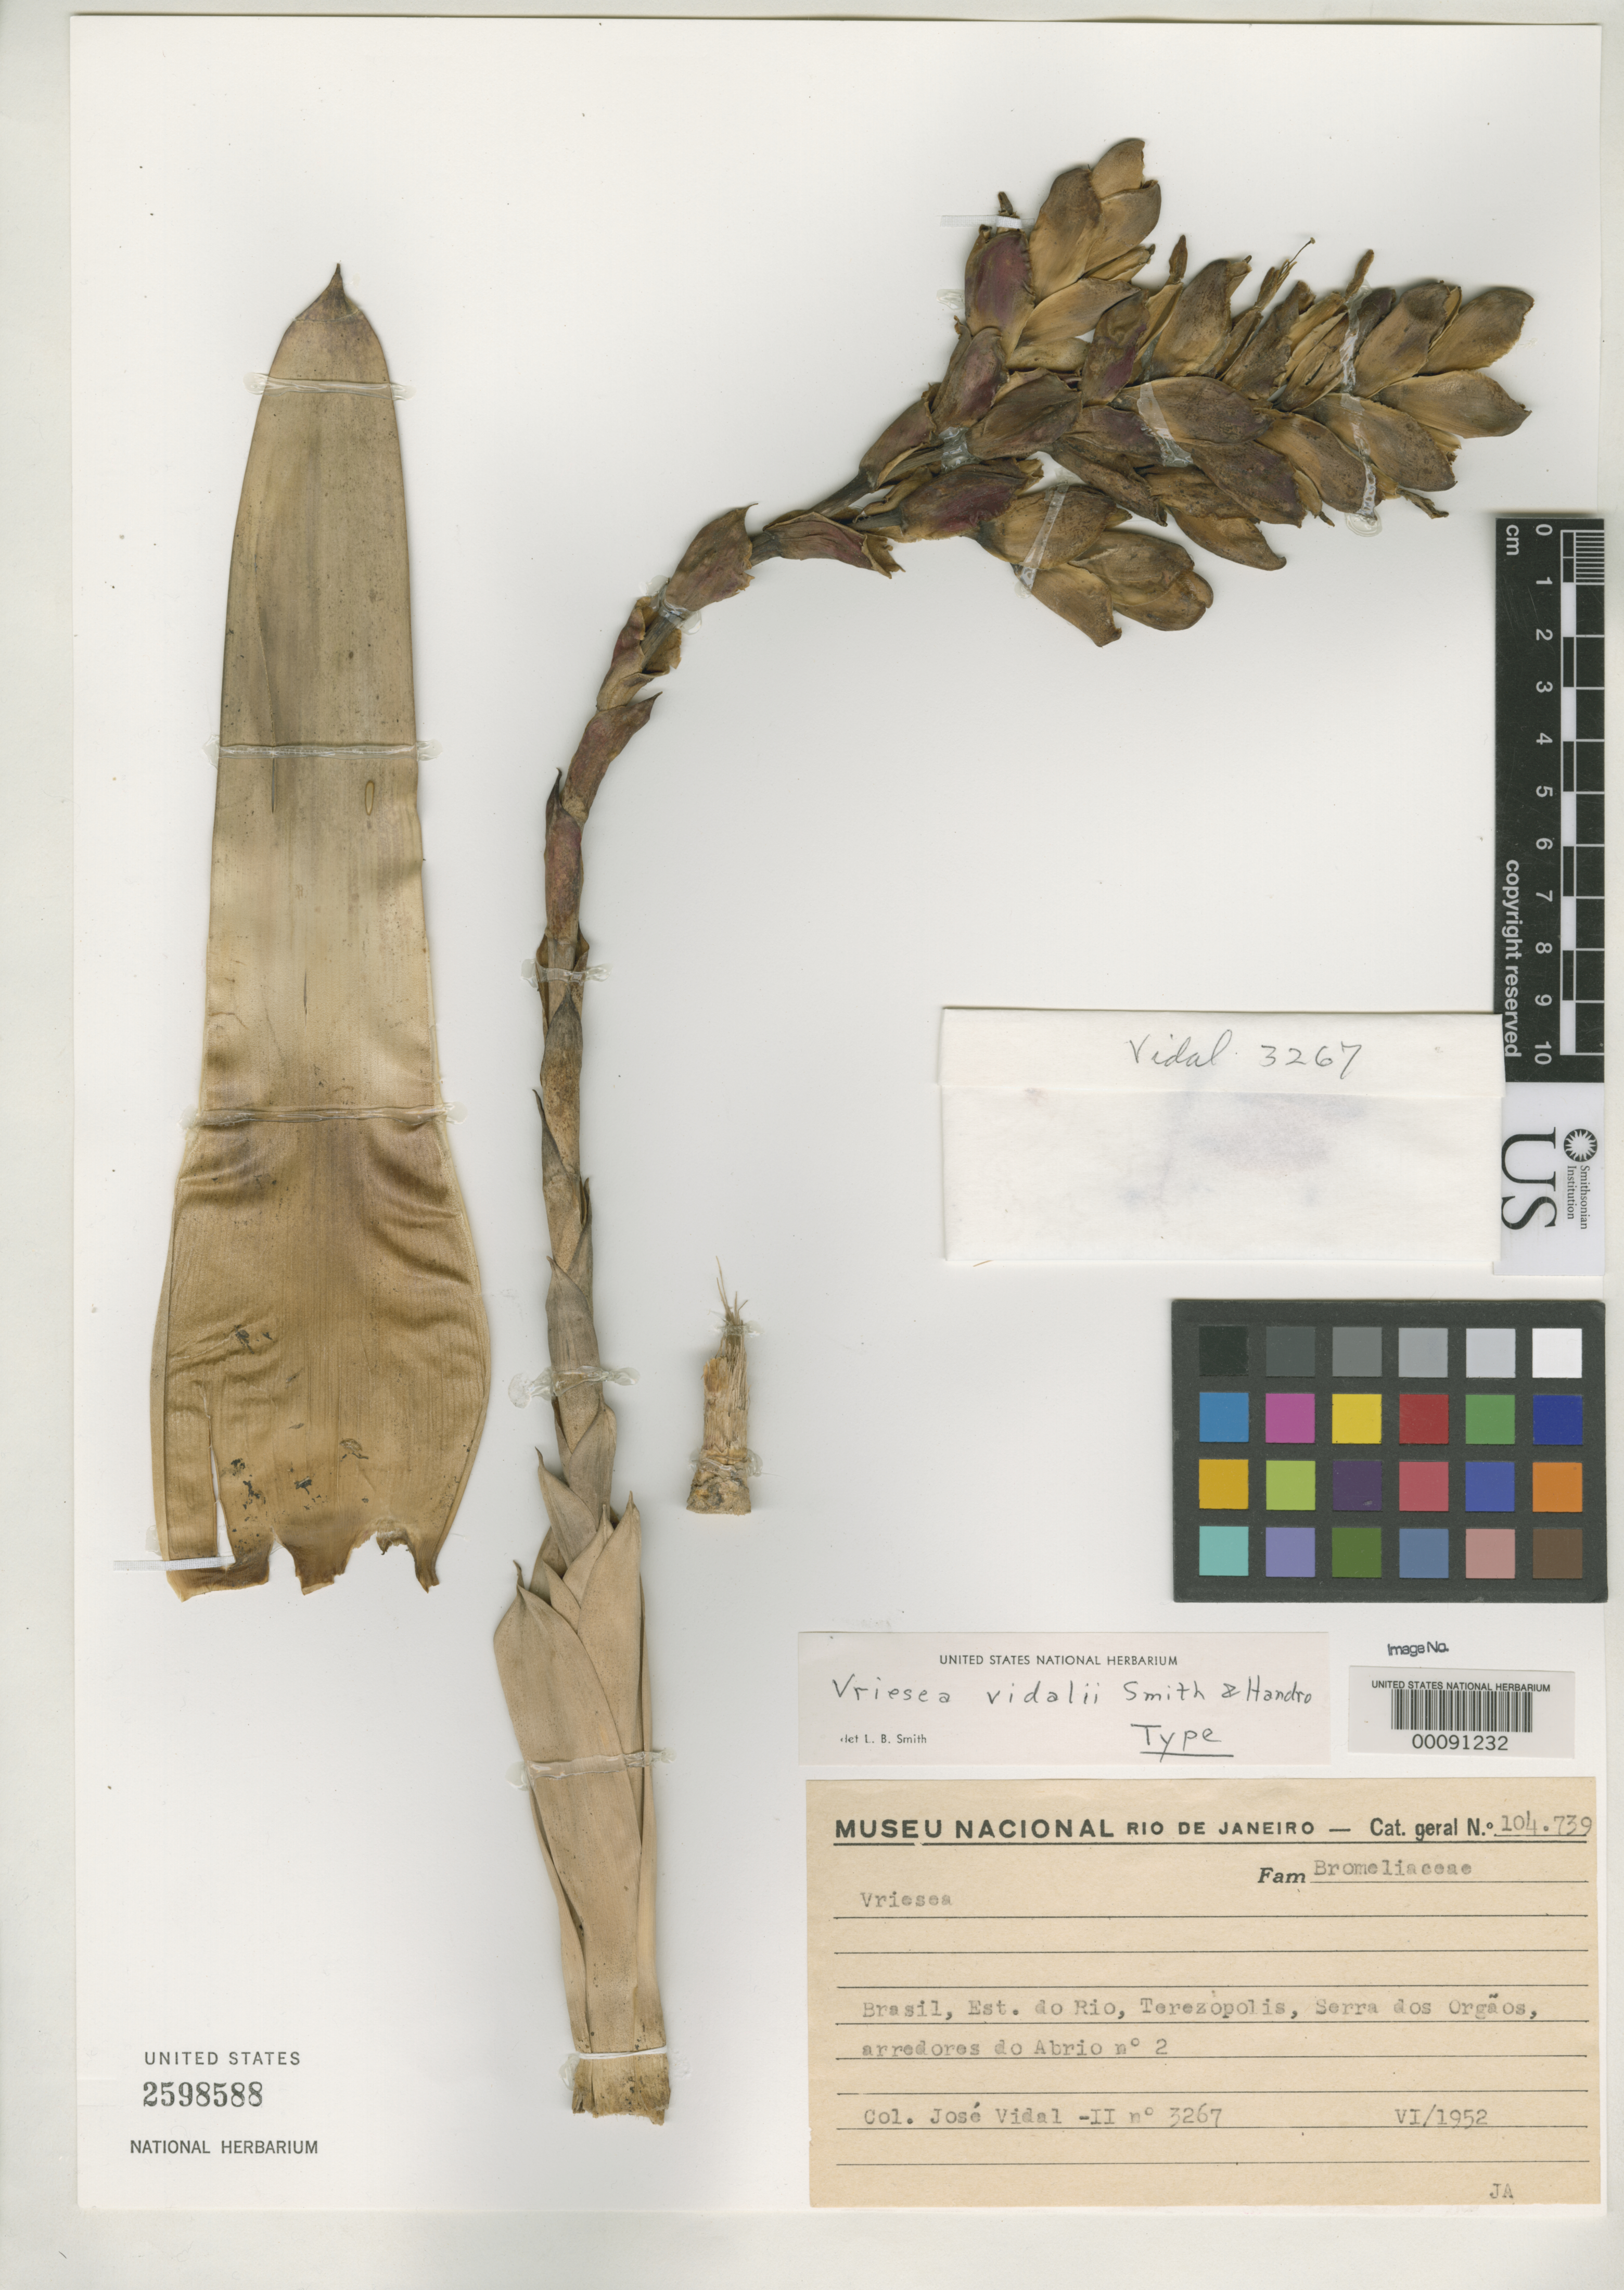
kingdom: Plantae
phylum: Tracheophyta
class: Liliopsida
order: Poales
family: Bromeliaceae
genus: Vriesea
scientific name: Vriesea vidalii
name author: L.B. Sm. & Handro in L.B. Sm.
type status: Holotype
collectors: J. Vidal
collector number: II 3267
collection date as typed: Jun 1952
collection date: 1952-06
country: Brazil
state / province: Rio de Janeiro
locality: Near Abrio no. 2, Serro dos Orgaos, Terezopolis.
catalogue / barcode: US 2598588